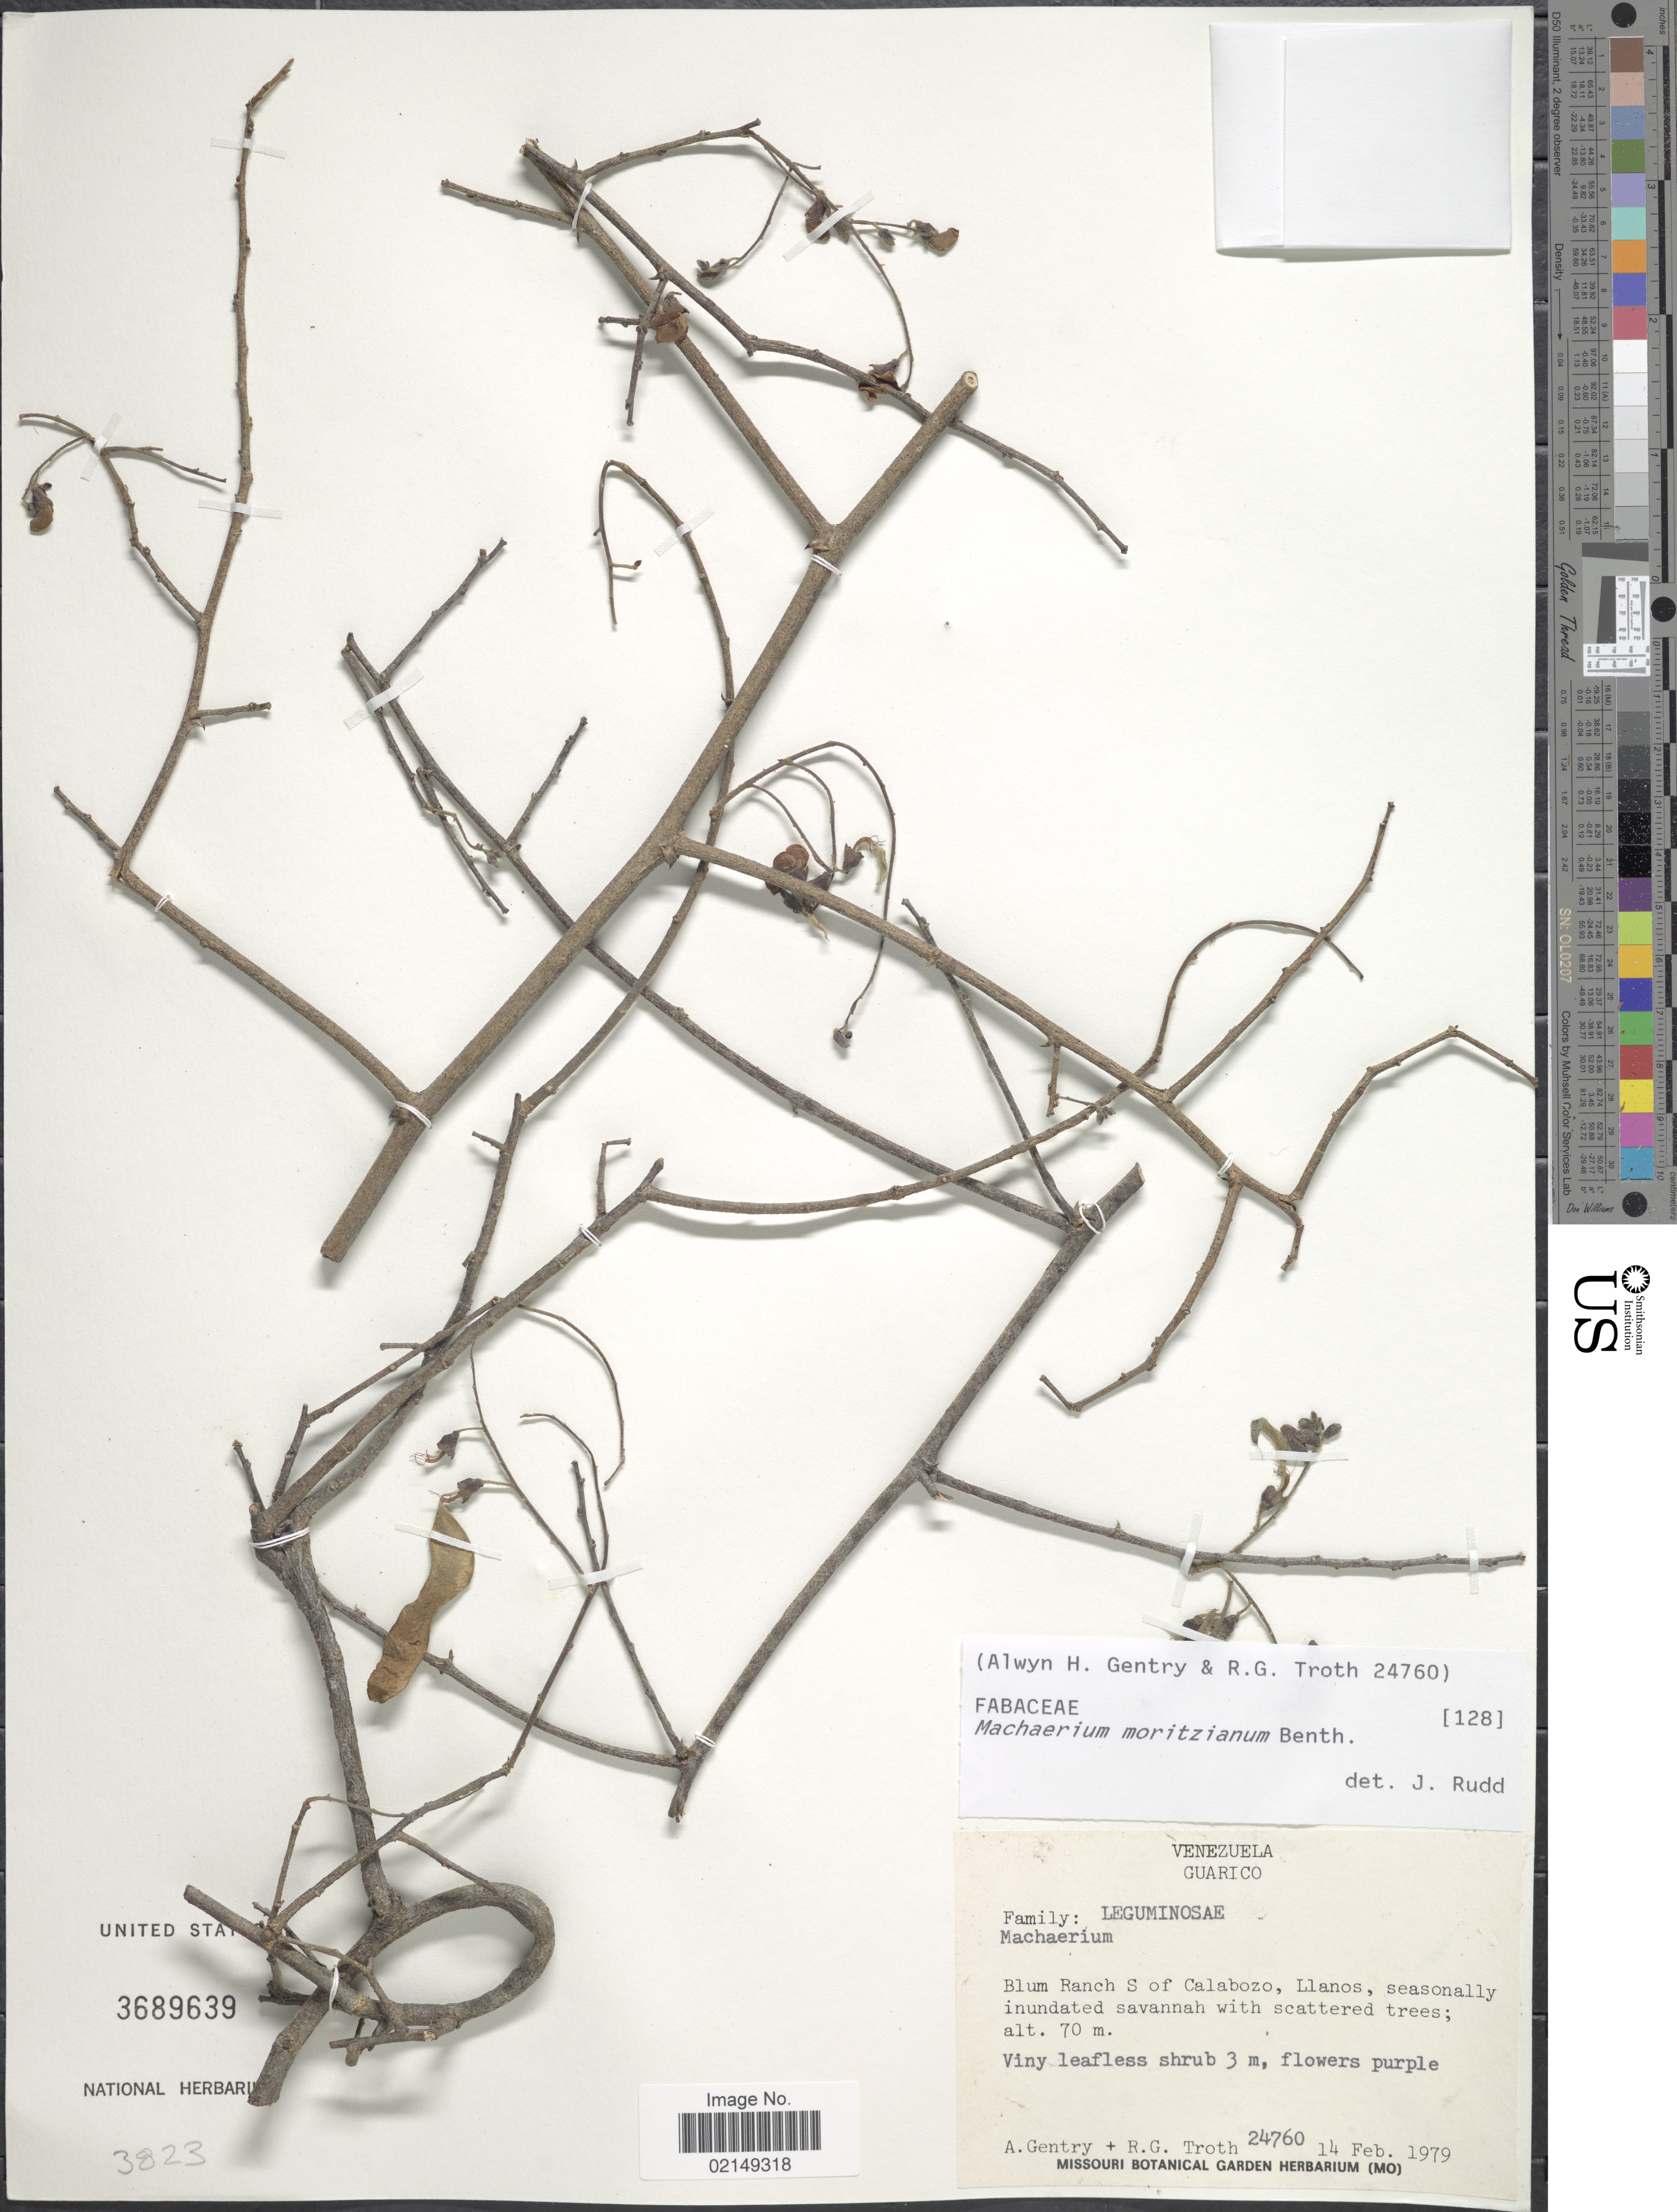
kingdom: Plantae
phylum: Tracheophyta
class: Magnoliopsida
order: Fabales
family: Fabaceae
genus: Machaerium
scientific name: Machaerium moritzianum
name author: Benth.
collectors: A. H. Gentry & R. Troth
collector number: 24760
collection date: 1979-02-14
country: Venezuela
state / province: Guárico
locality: Blum Ranch S of Calabozo, Llanos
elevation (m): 70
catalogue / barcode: US 3689639